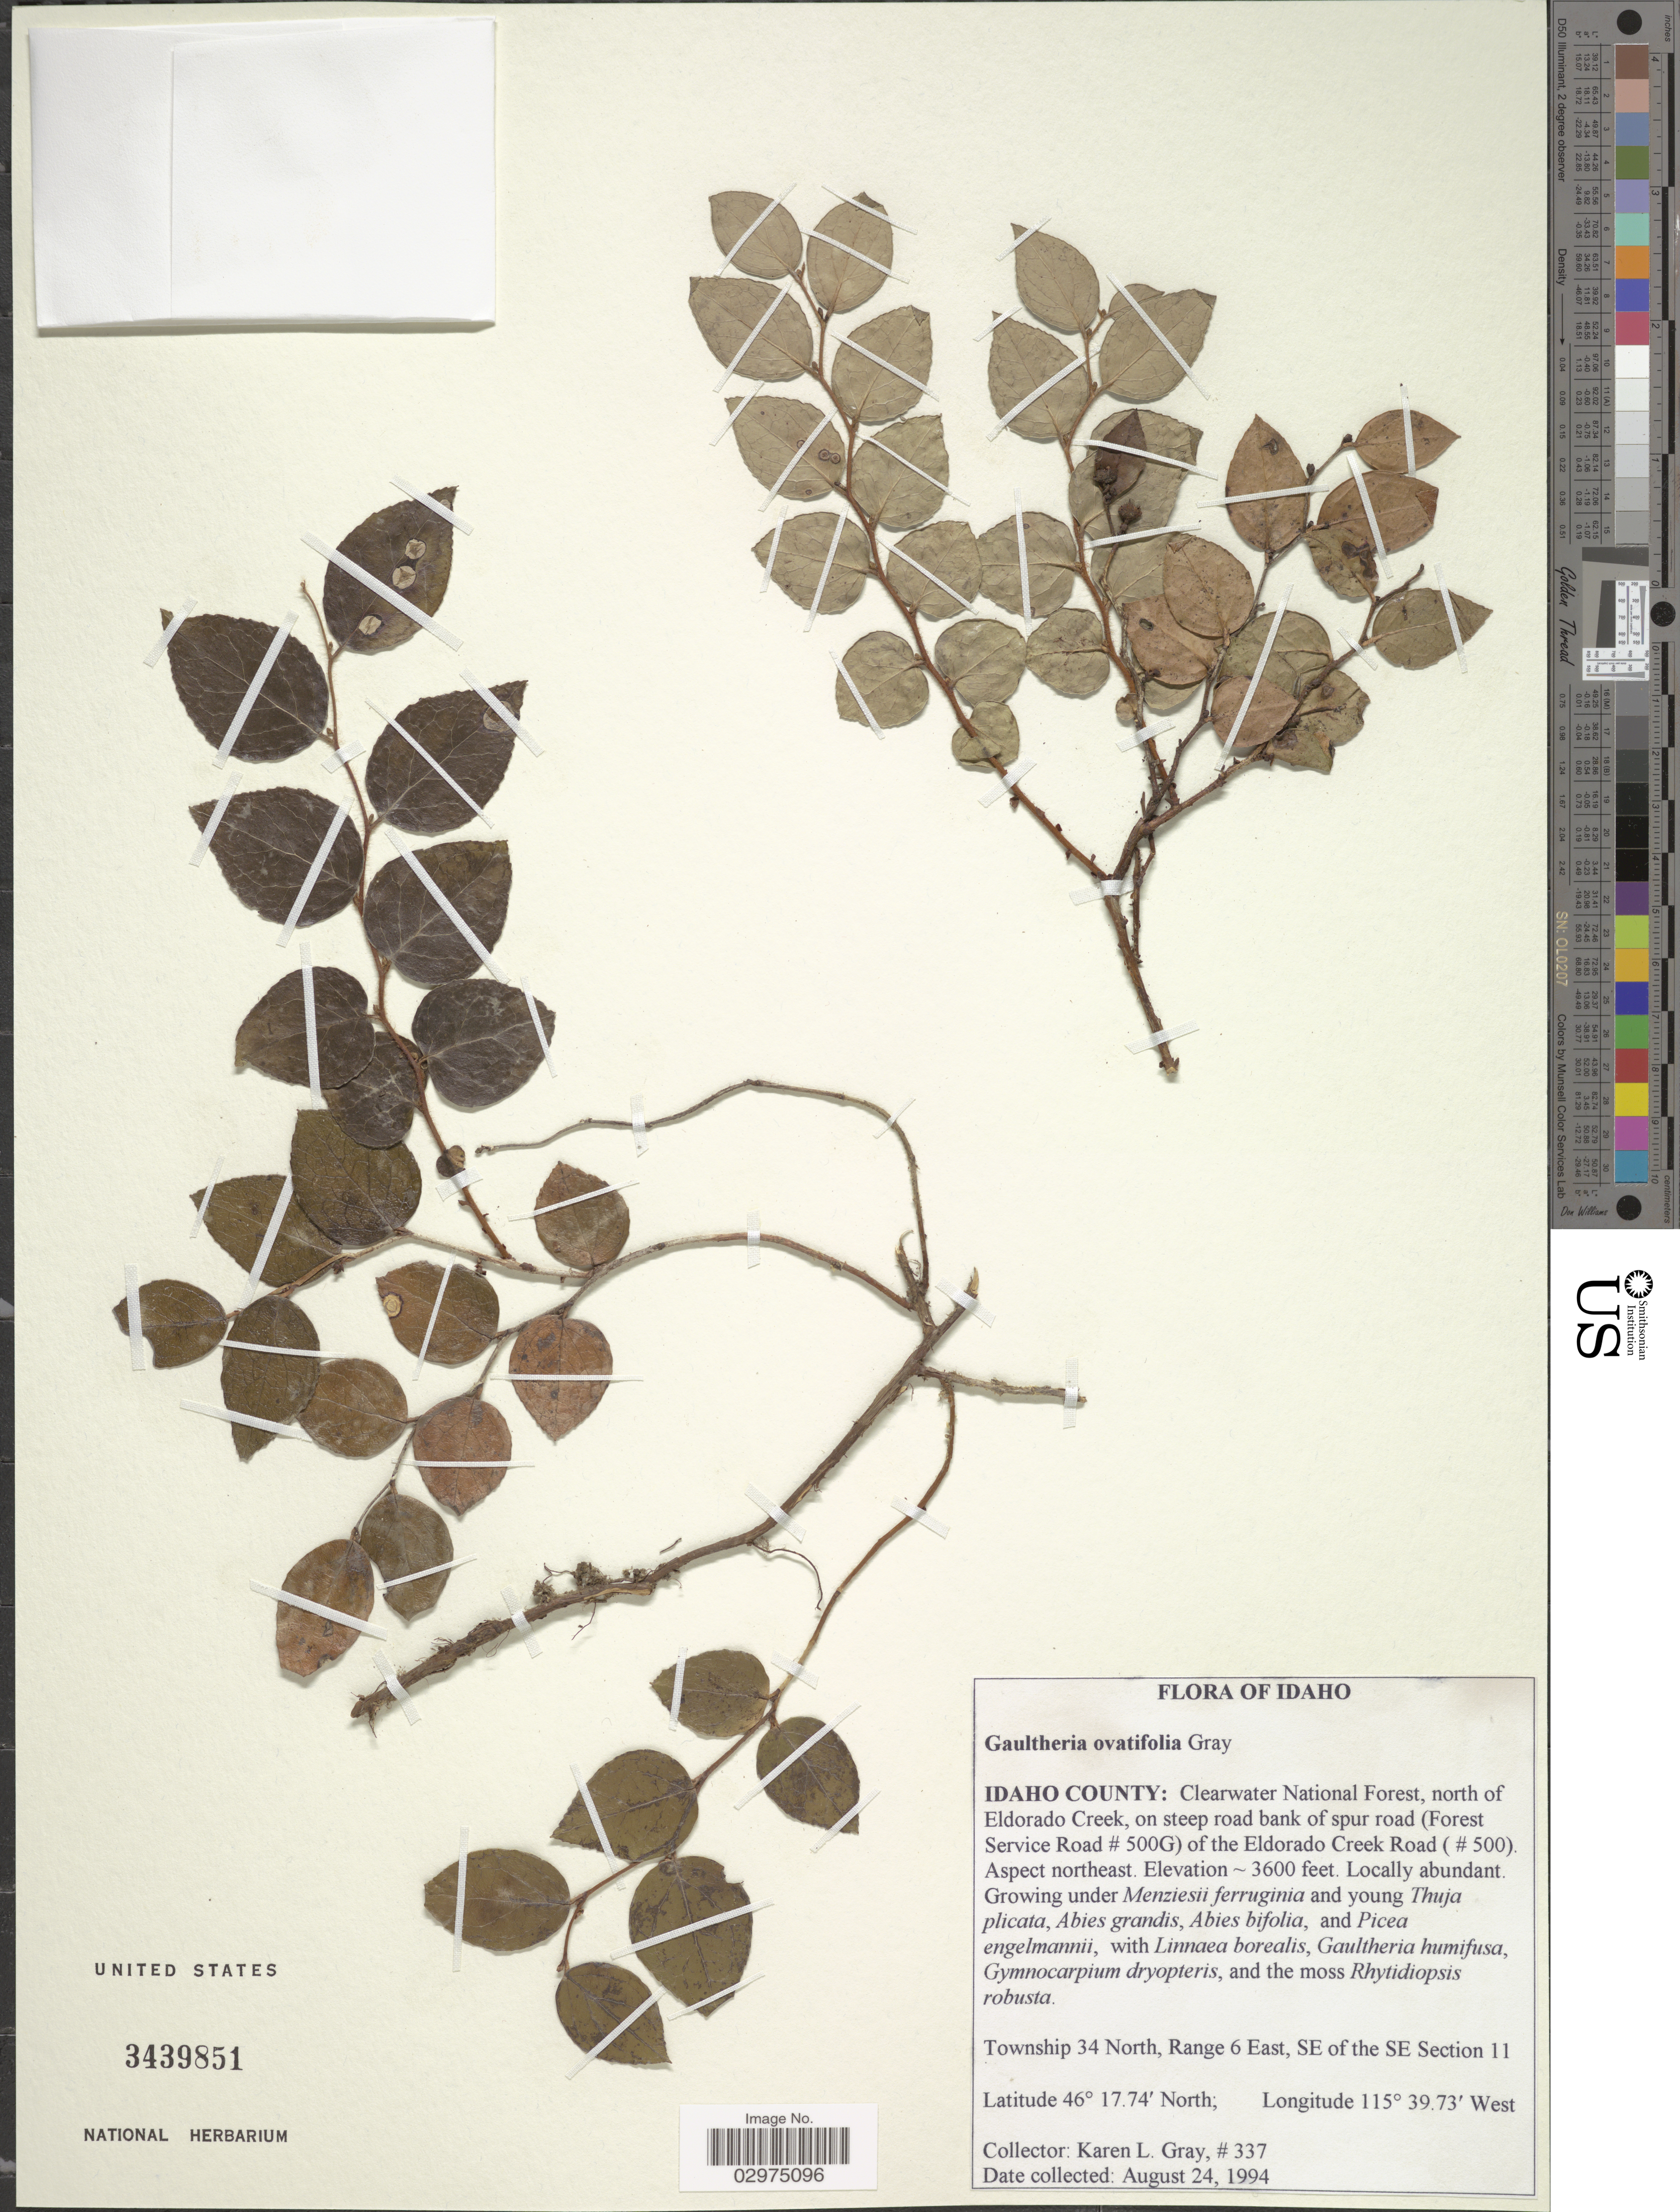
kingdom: Plantae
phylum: Tracheophyta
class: Magnoliopsida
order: Ericales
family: Ericaceae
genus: Gaultheria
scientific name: Gaultheria ovatifolia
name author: A. Gray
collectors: K. L. Gray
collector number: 337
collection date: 1994-08-24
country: United States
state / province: Idaho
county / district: Idaho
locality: Clearwater National Forest, north of Eldorado Creek, on steep road bank of spur road (Forest Service Road # 500G) of the Eldorado Creek Road ( # 500). Township 34 North, Range 6 East, SE of the SE Section 11.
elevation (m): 3600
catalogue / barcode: US 3439851